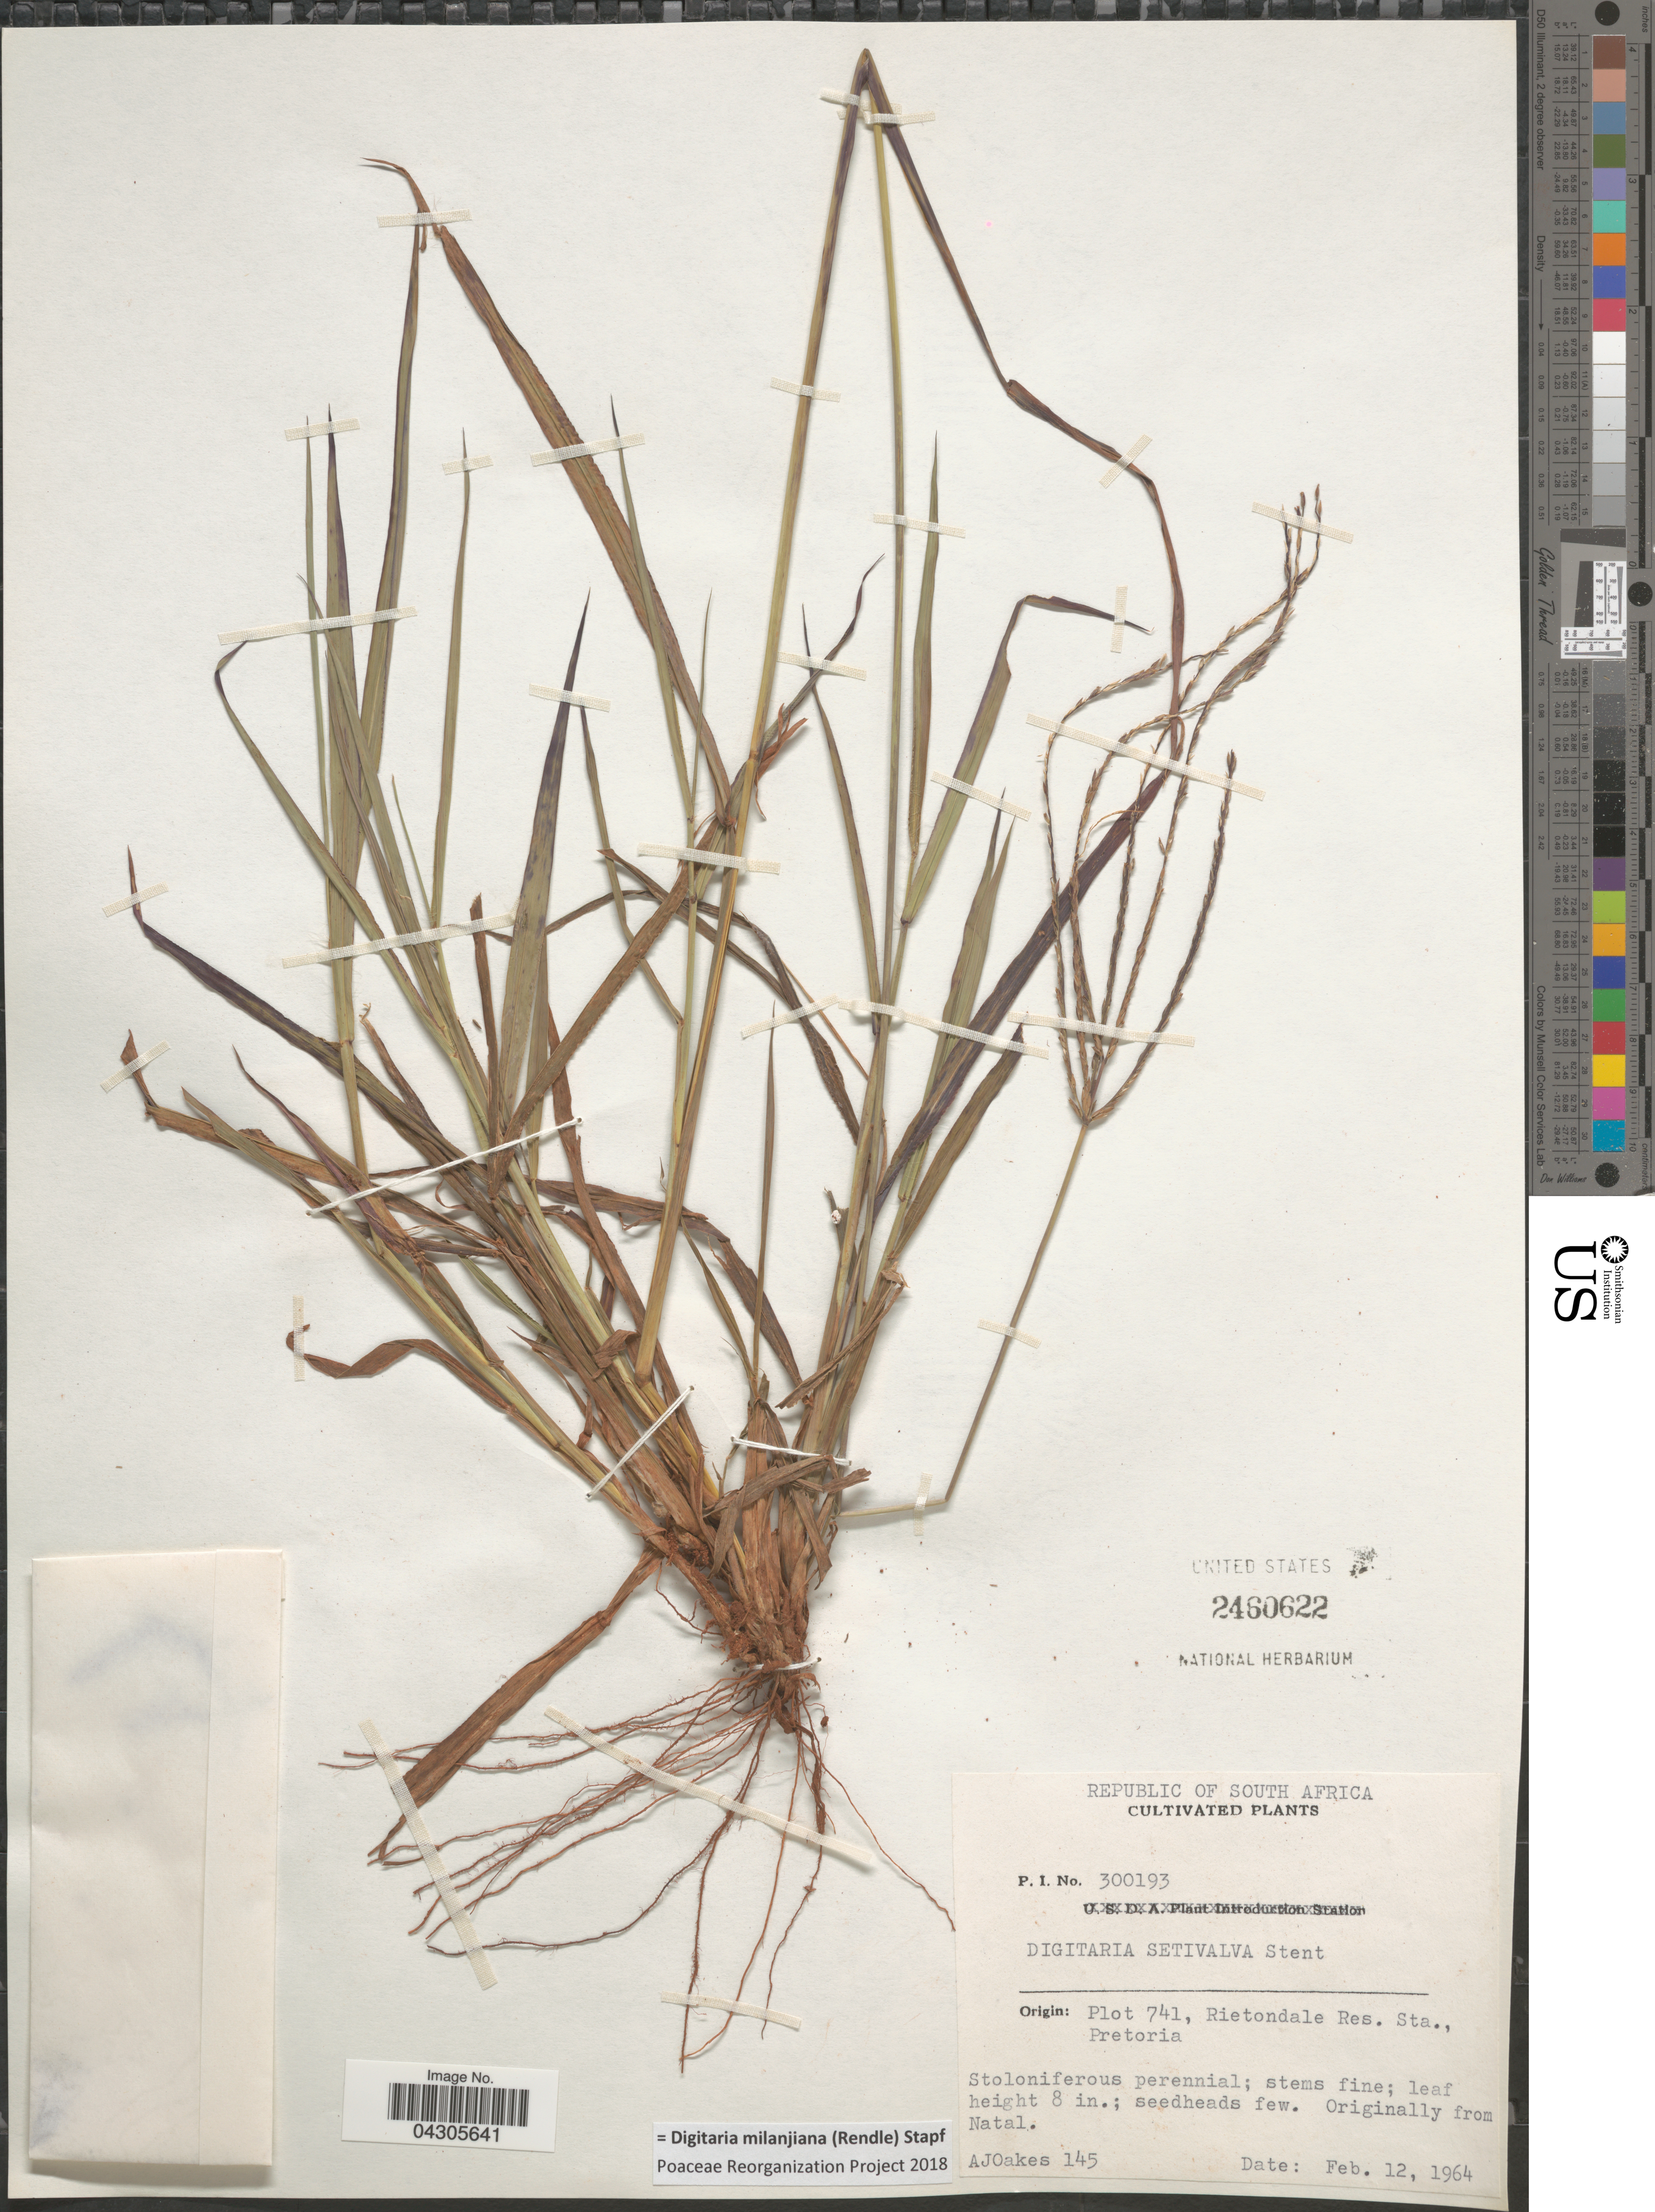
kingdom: Plantae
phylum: Tracheophyta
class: Liliopsida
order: Poales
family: Poaceae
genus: Digitaria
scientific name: Digitaria milanjiana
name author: (Rendle) Stapf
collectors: A. Oakes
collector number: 145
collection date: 1964-02-12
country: South Africa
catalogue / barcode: US 2460622